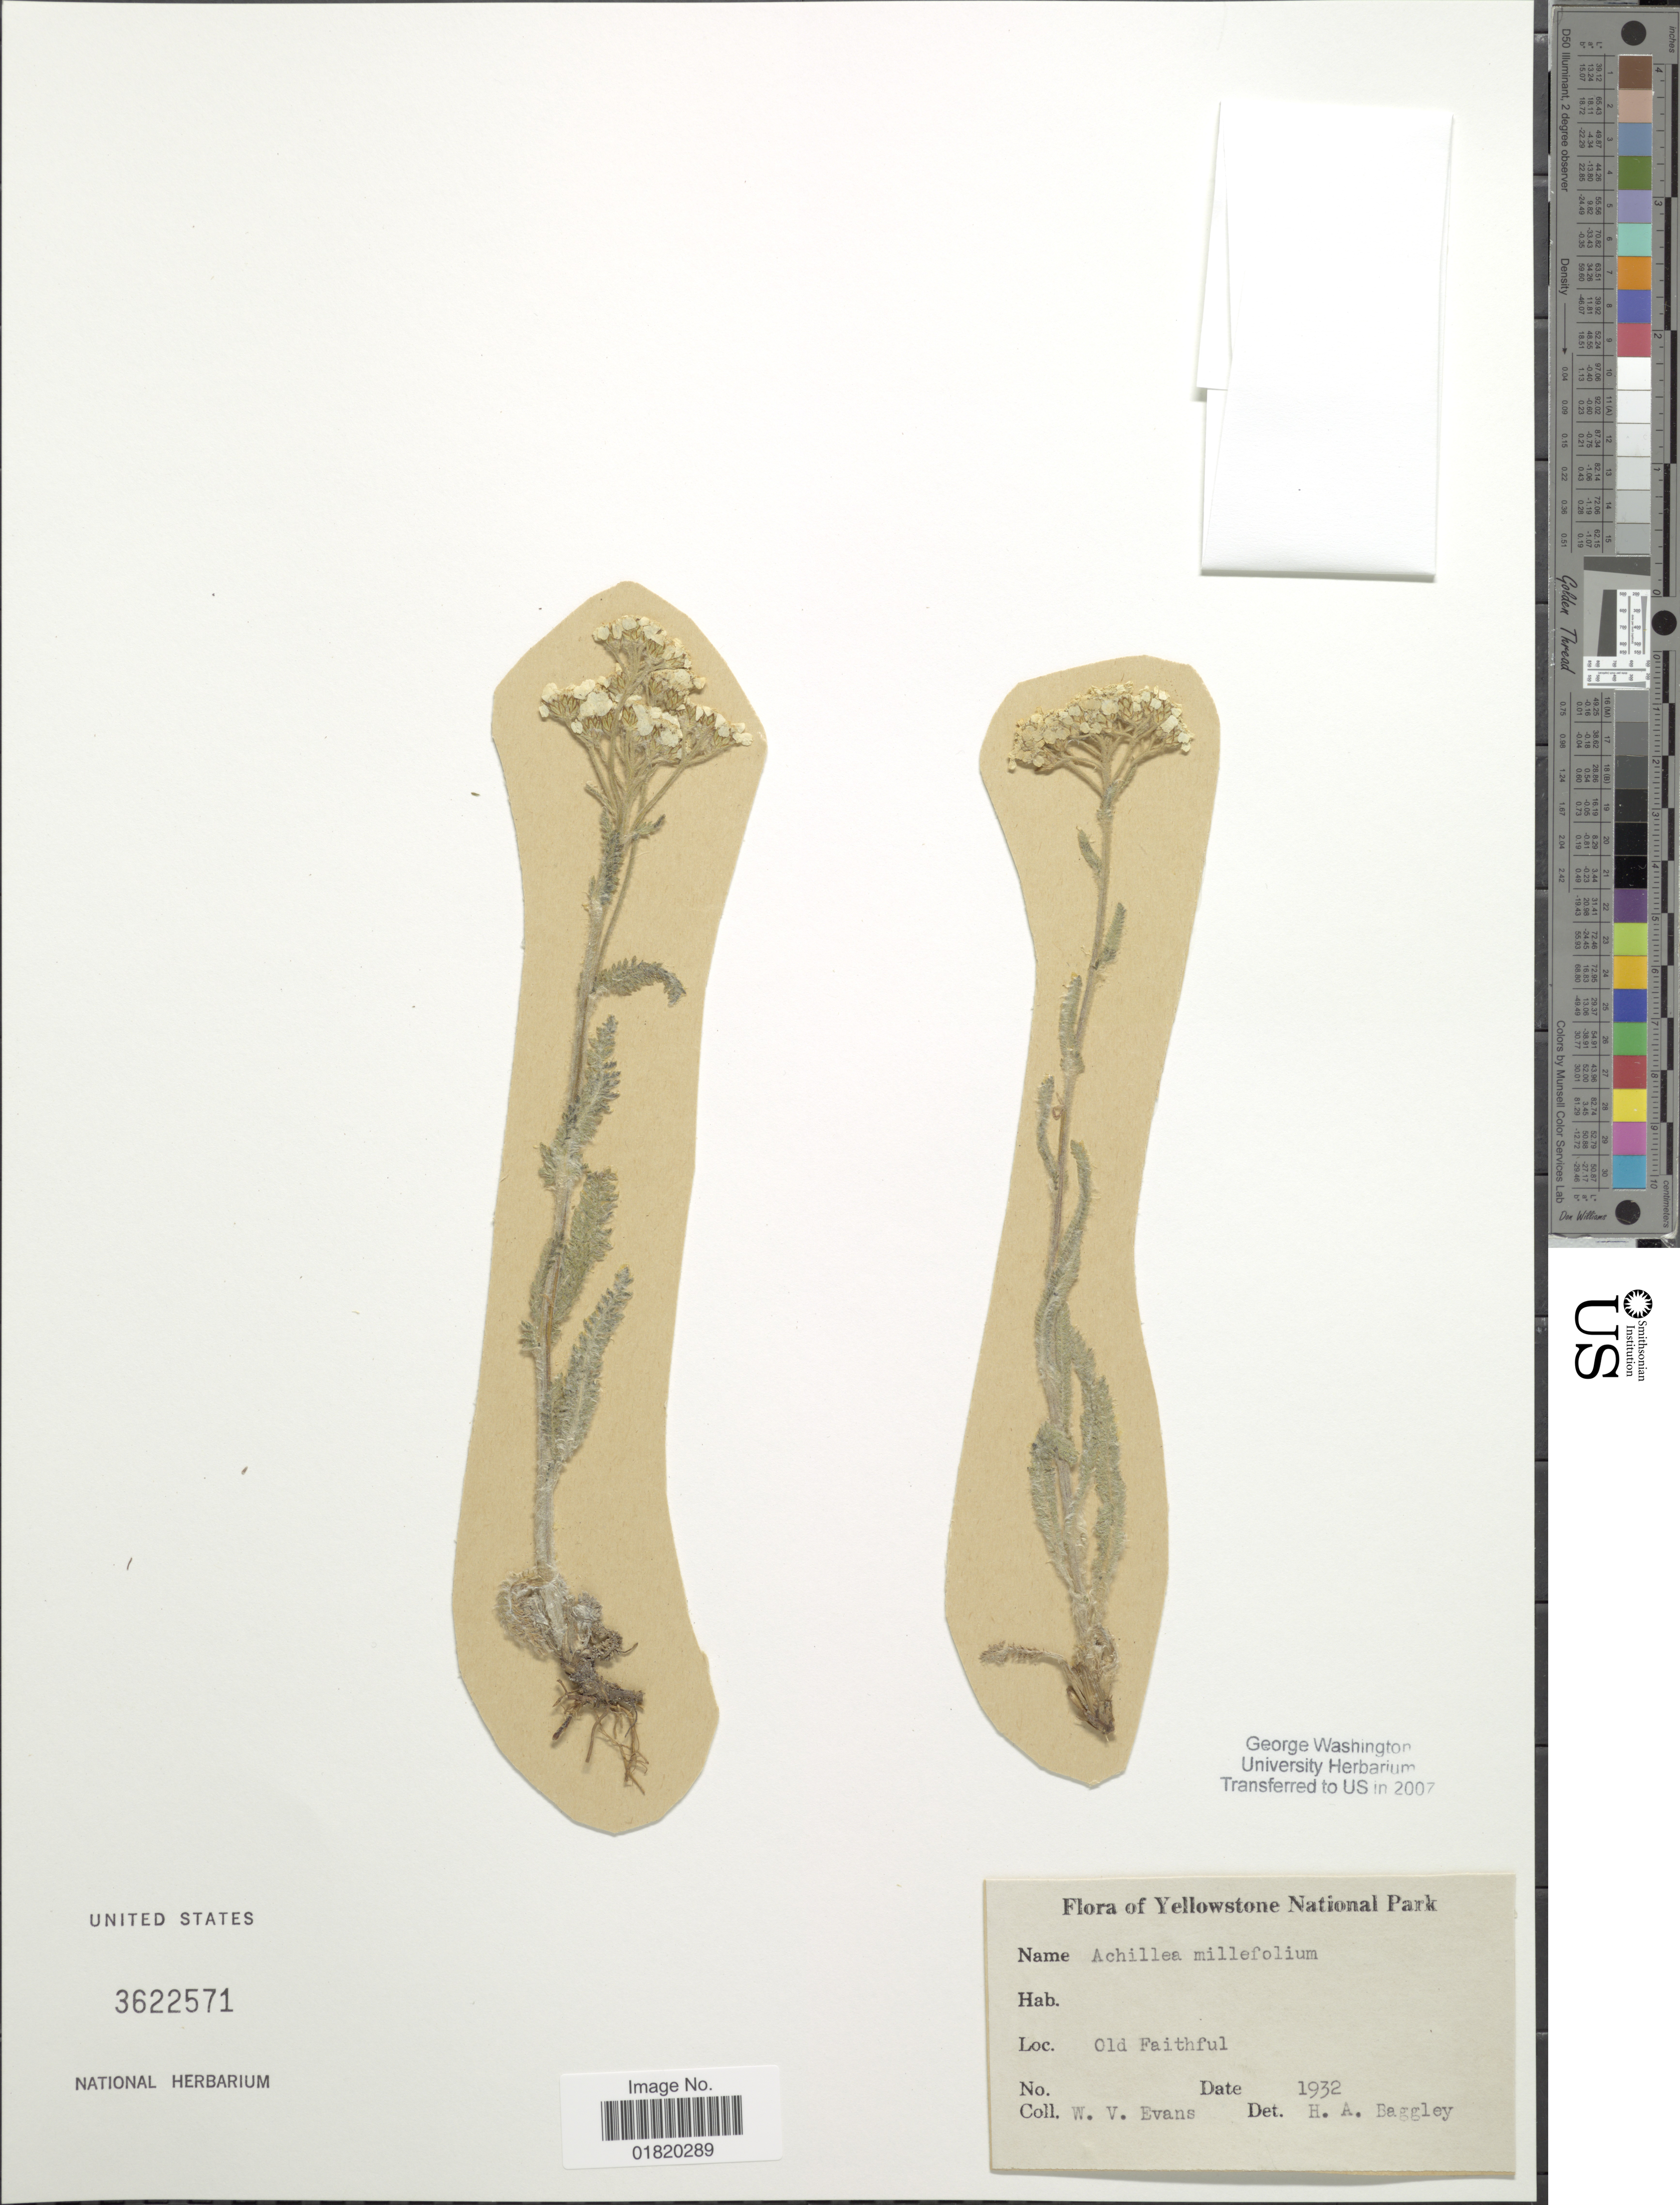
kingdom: Plantae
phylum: Tracheophyta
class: Magnoliopsida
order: Asterales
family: Asteraceae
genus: Achillea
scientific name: Achillea millefolium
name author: L.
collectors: W. Evans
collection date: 1932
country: United States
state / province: Wyoming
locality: Yellowstone National Park. Old Faithful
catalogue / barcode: US 3622571